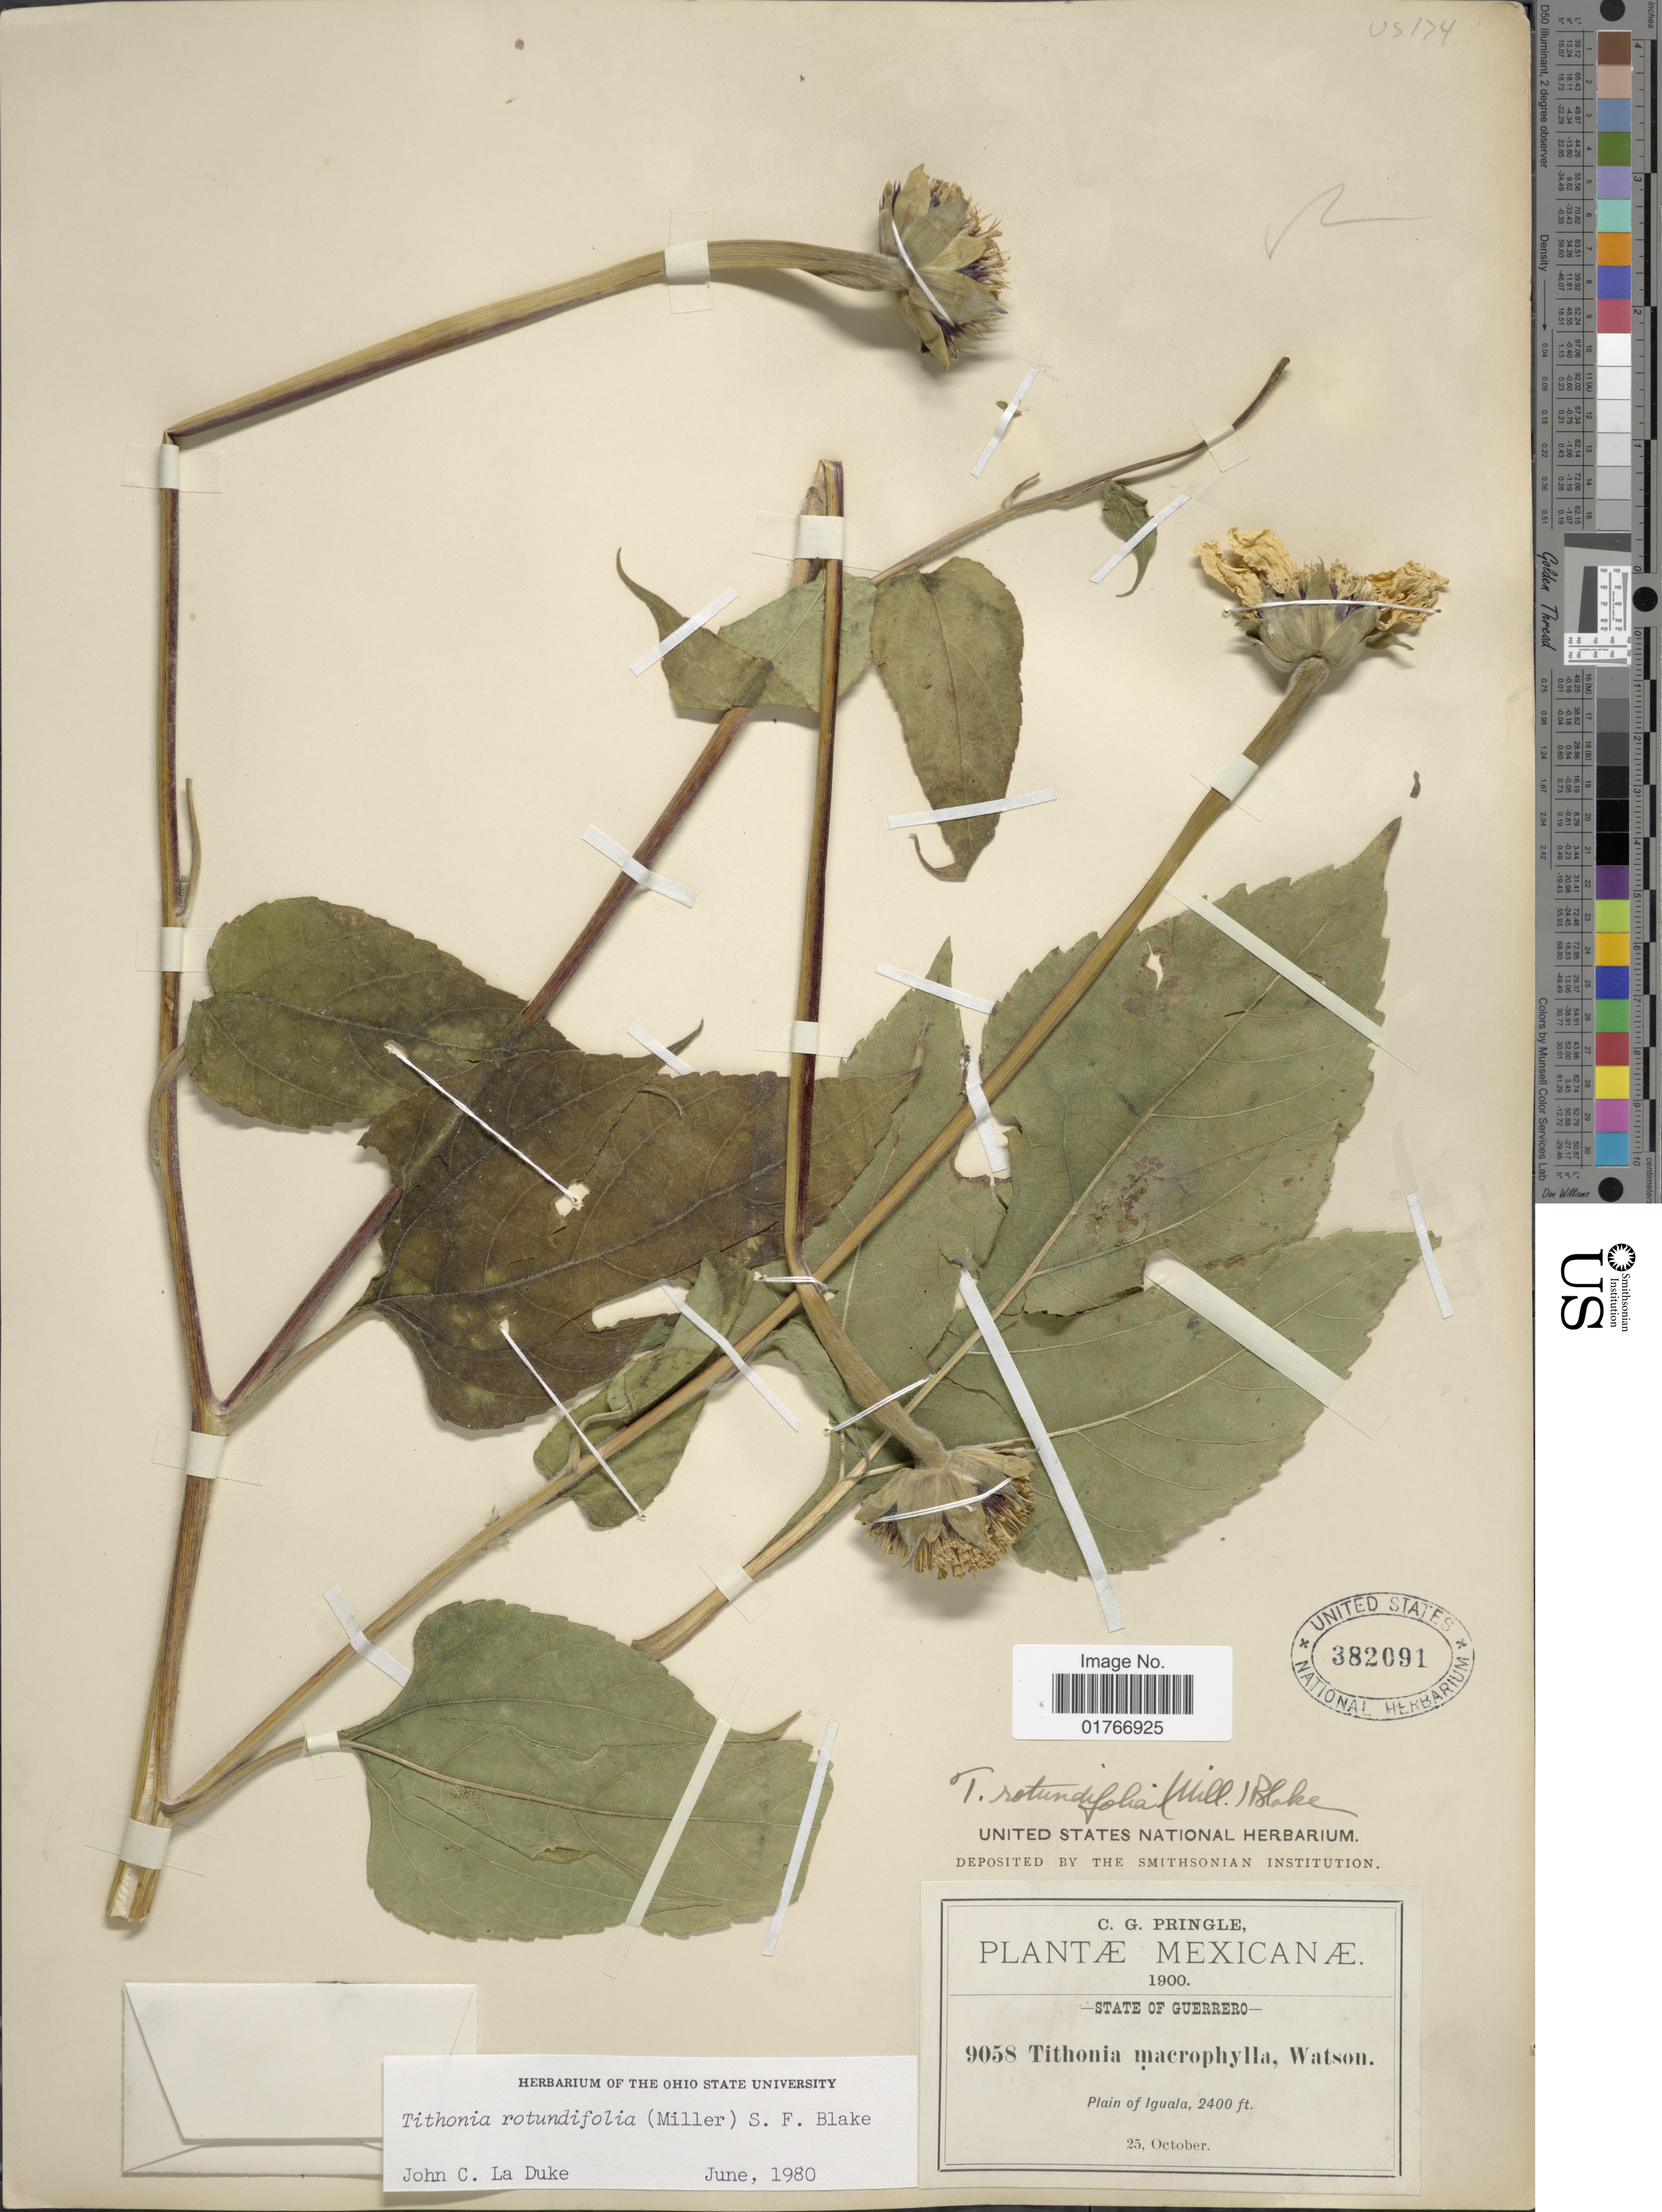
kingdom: Plantae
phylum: Tracheophyta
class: Magnoliopsida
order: Asterales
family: Asteraceae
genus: Tithonia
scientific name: Tithonia rotundifolia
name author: (Mill.) S.F. Blake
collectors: C. G. Pringle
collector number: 9058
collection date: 1900-10-25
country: Mexico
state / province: Guerrero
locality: Plain of Iguala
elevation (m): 732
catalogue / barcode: US 382091